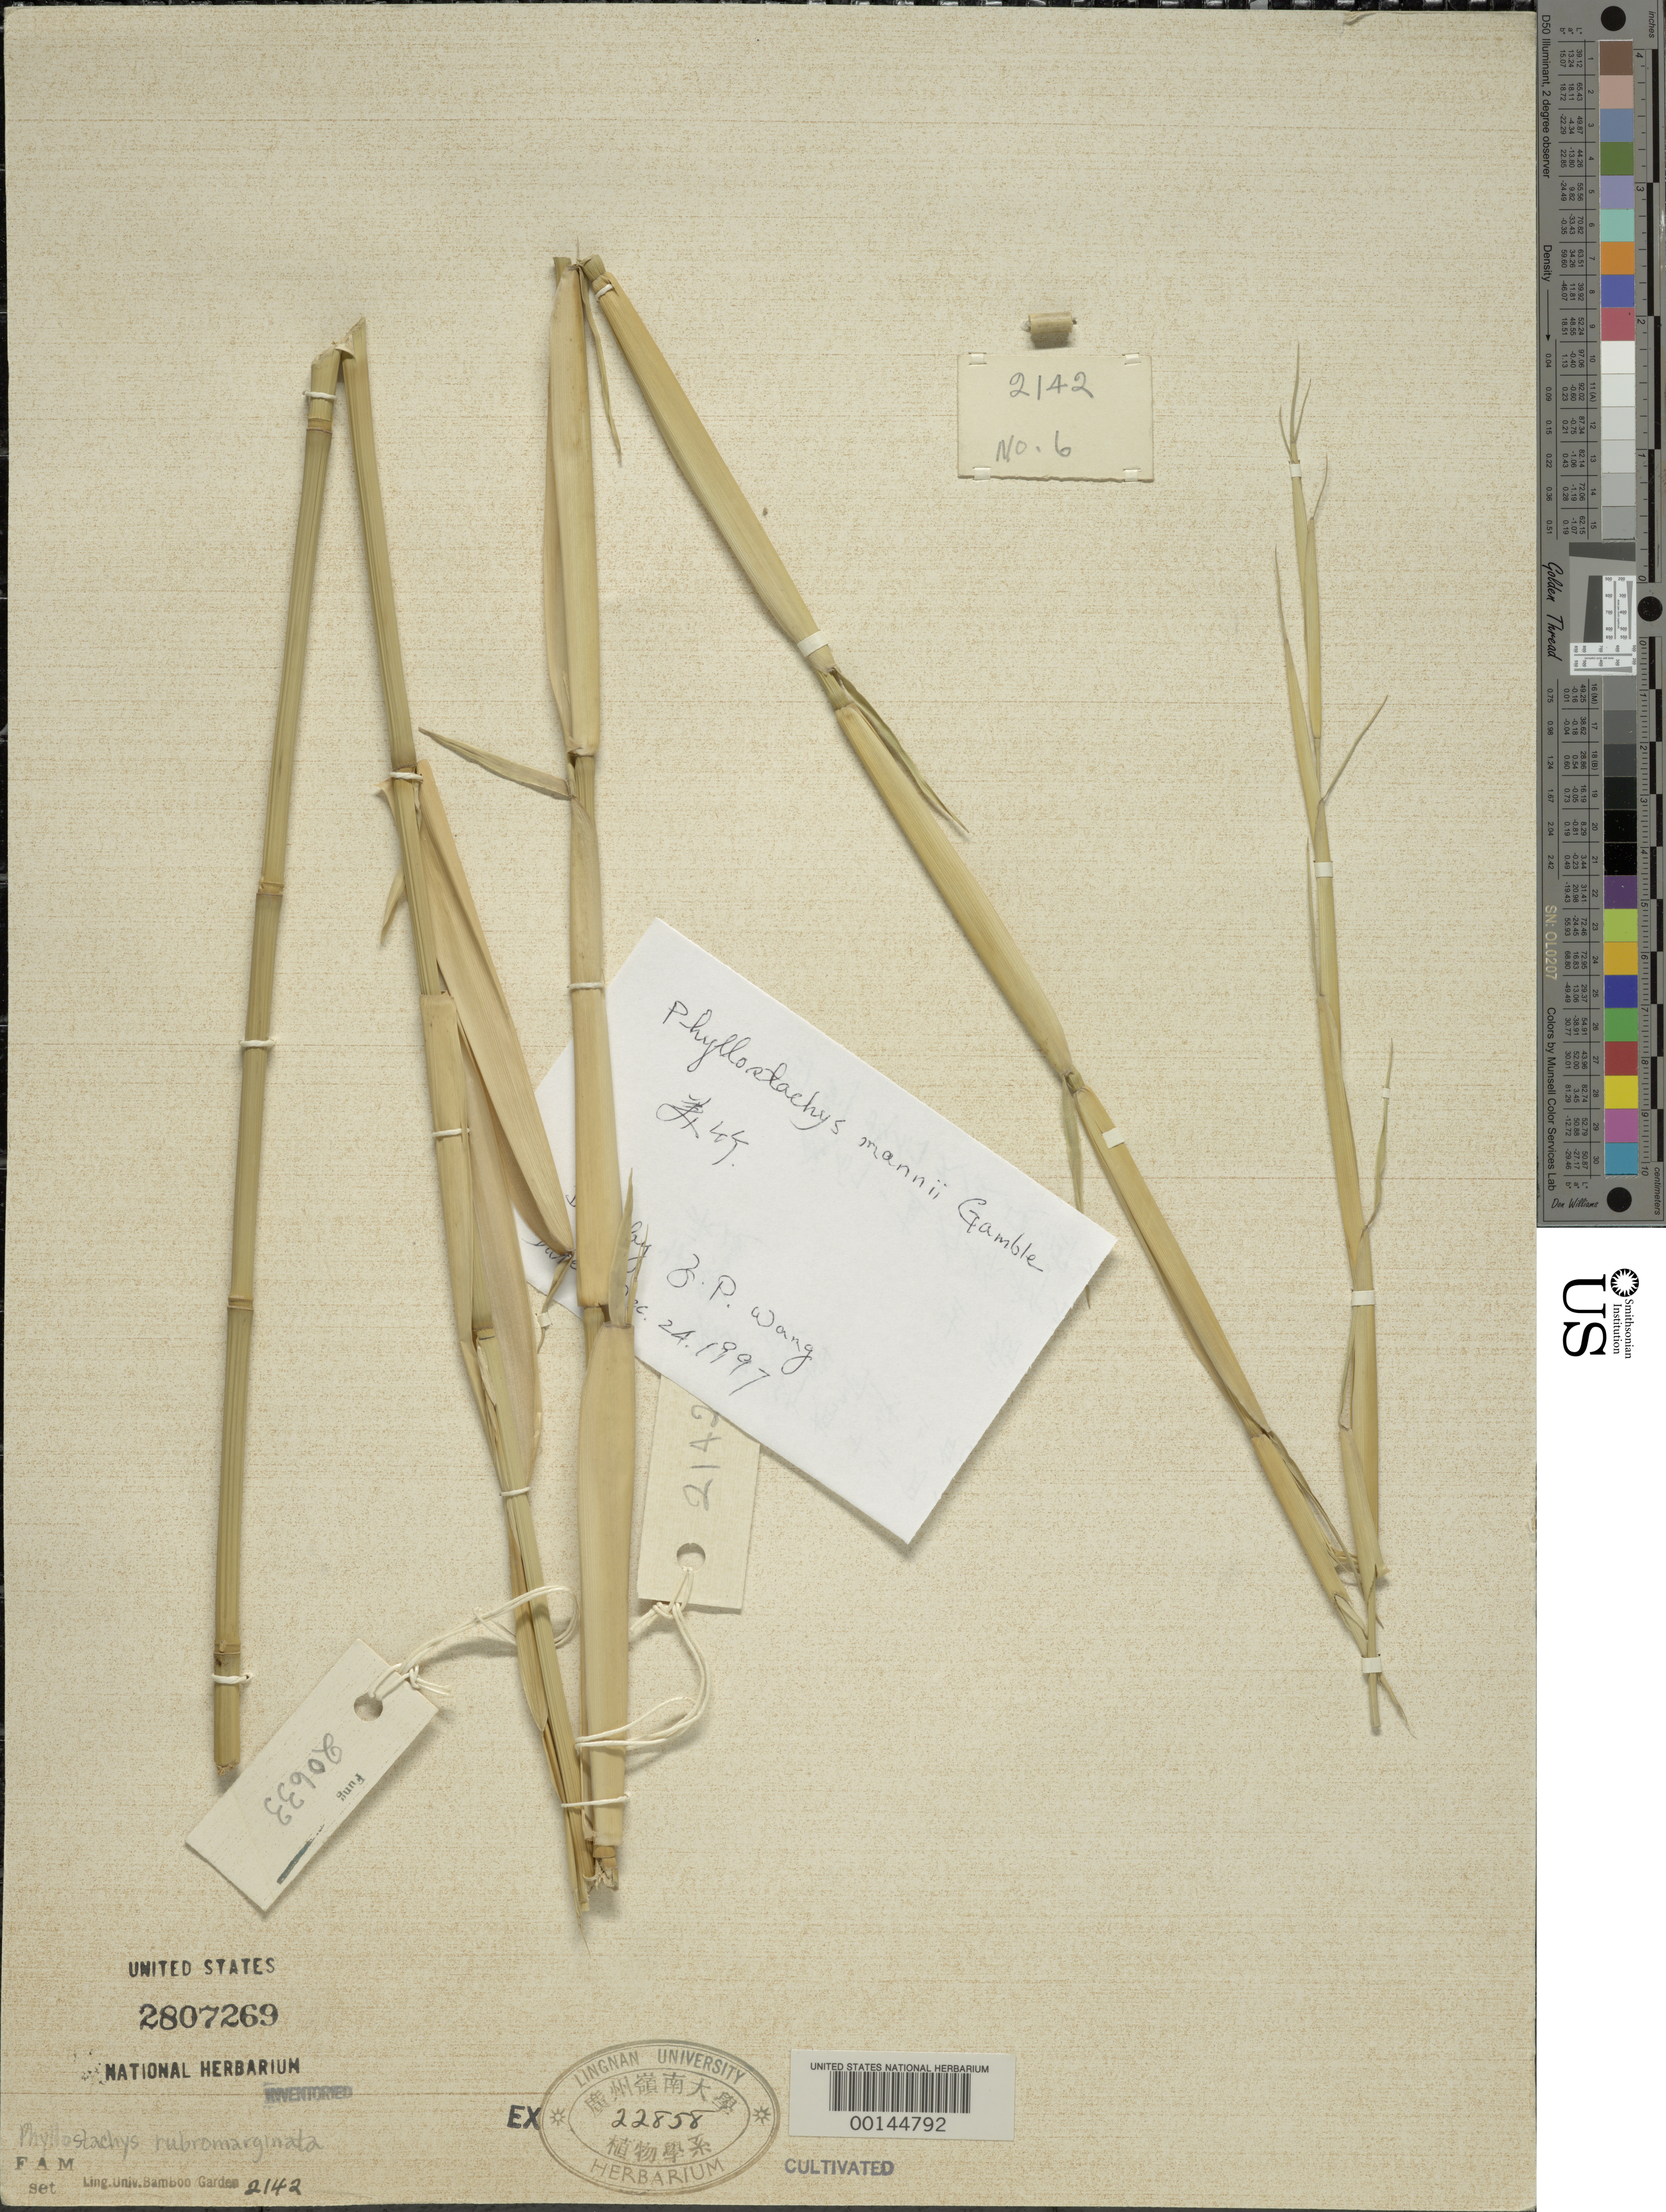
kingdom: Plantae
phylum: Tracheophyta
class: Liliopsida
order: Poales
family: Poaceae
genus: Phyllostachys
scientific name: Phyllostachys rubromarginata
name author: McClure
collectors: H. L. Fung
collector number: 20633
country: China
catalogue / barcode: US 2807269